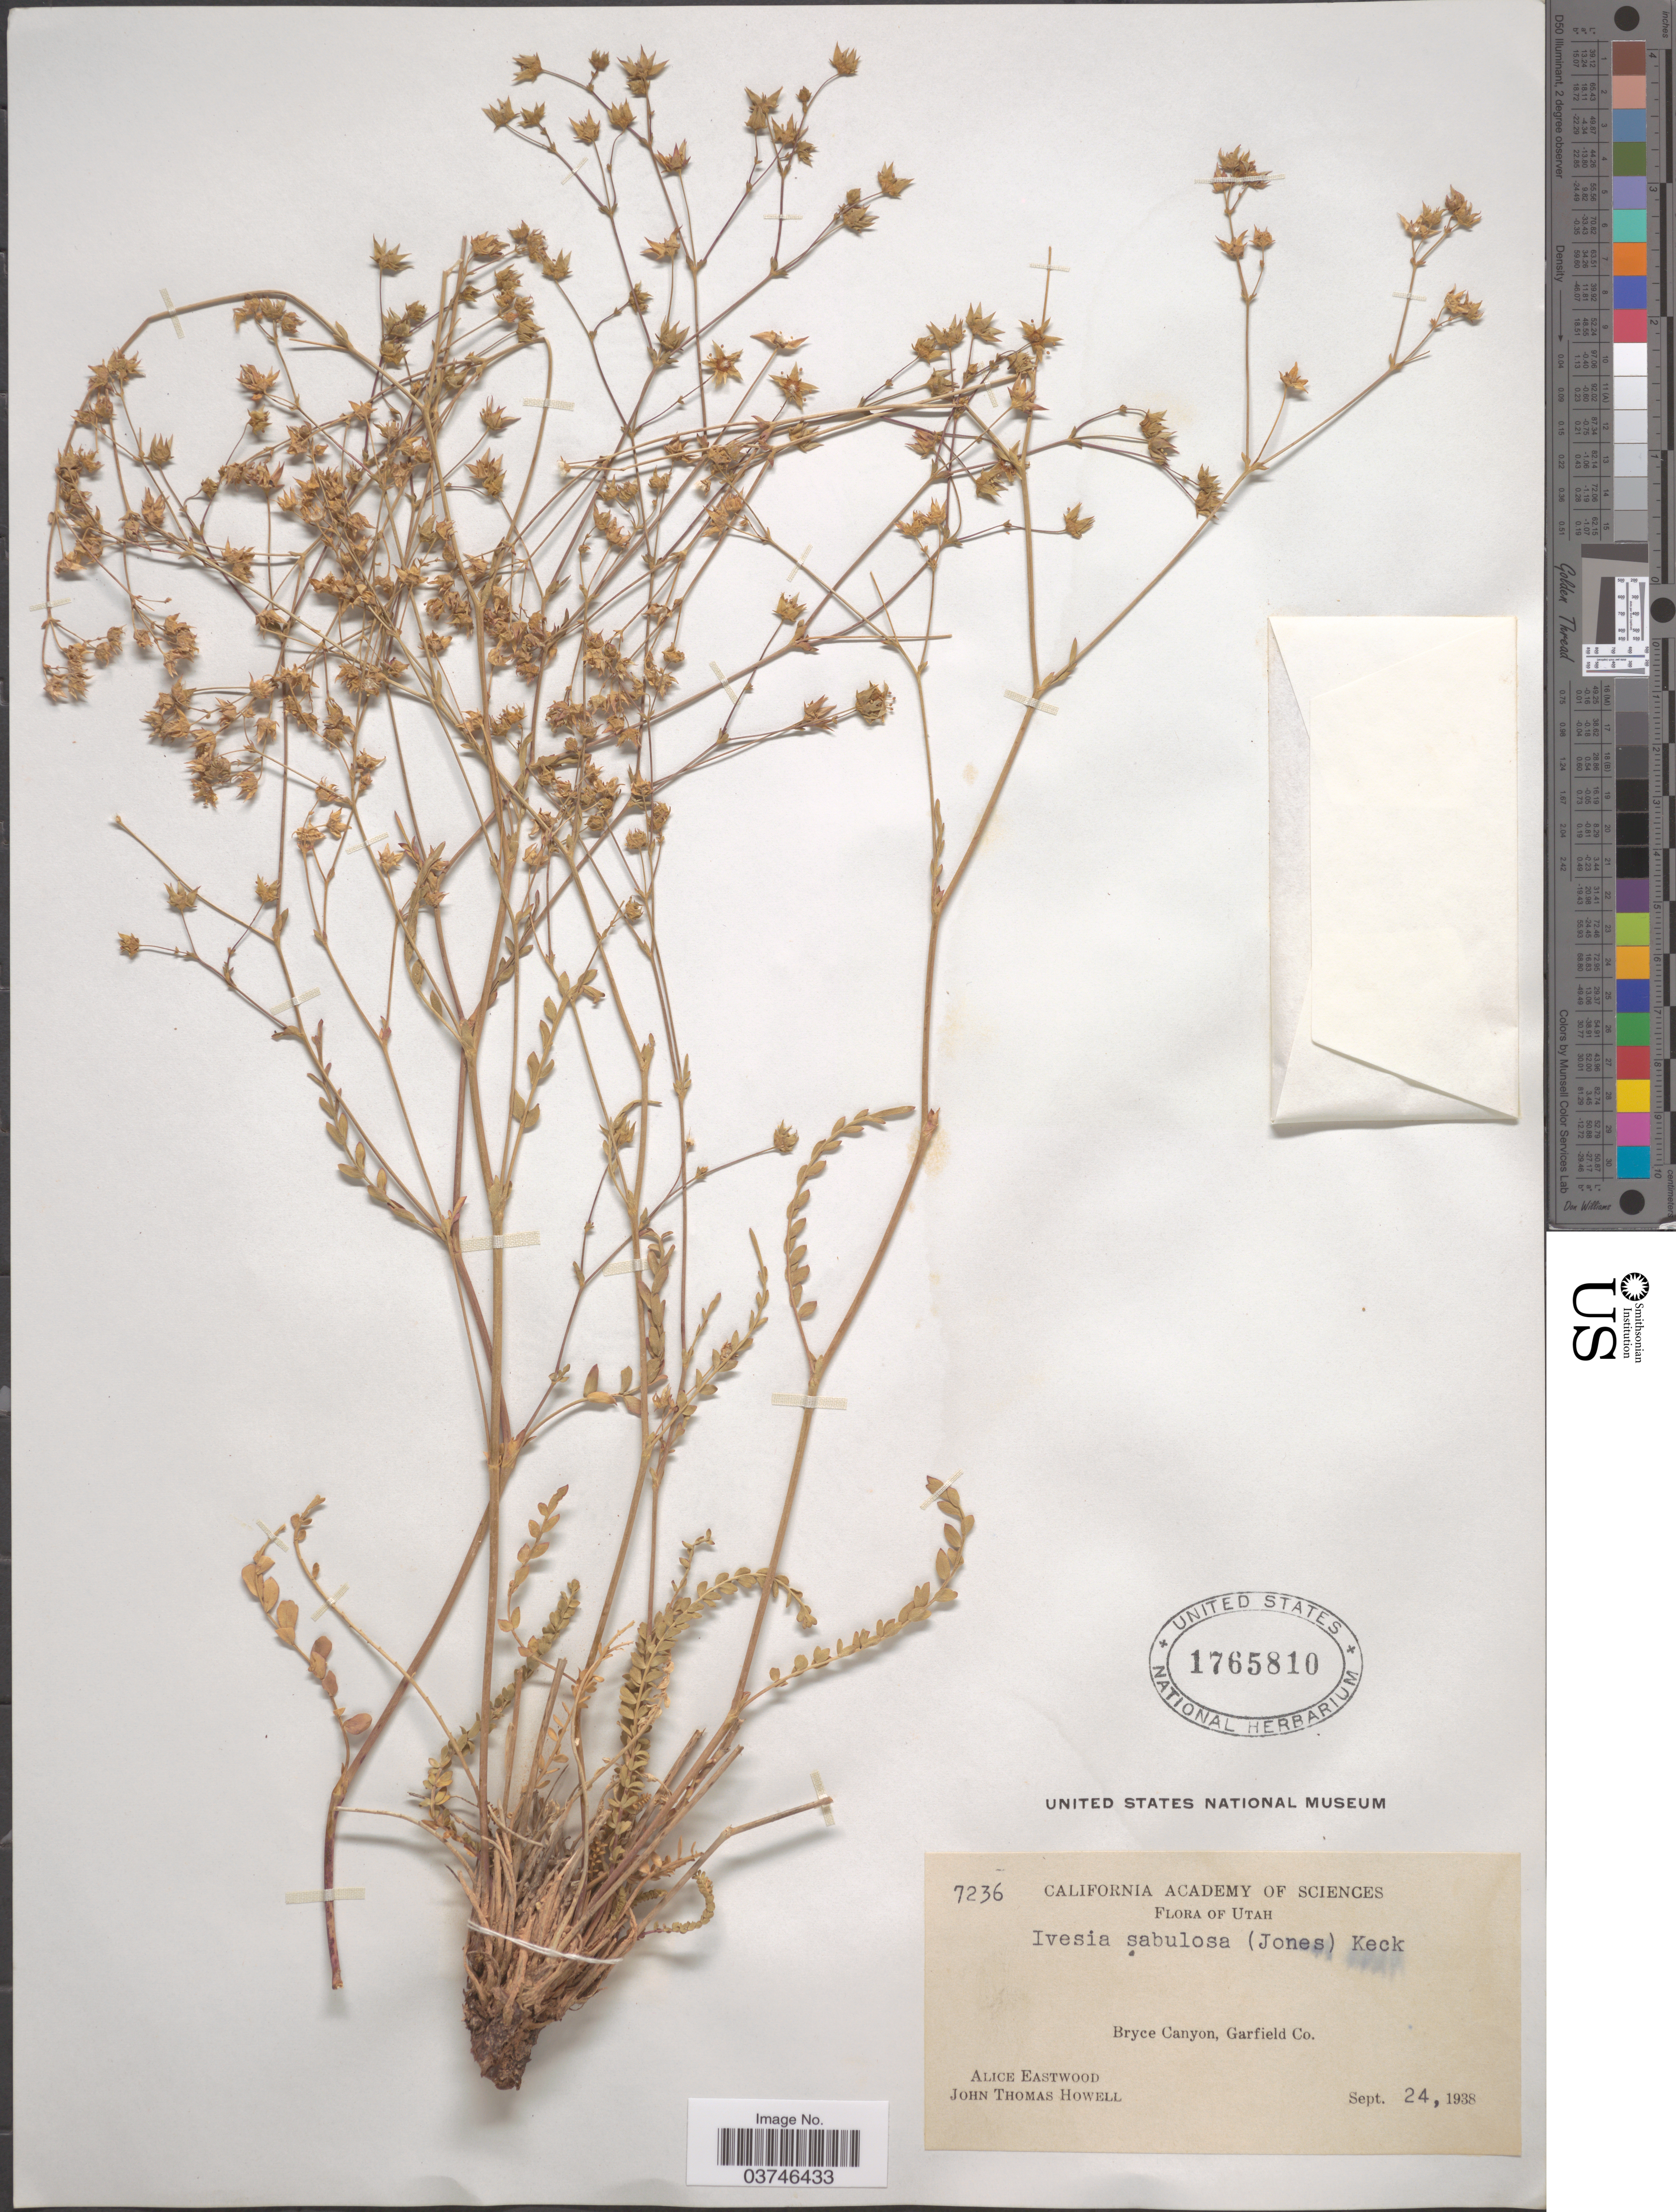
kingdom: Plantae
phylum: Tracheophyta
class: Magnoliopsida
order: Rosales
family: Rosaceae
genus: Potentilla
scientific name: Potentilla sabulosa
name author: M.E. Jones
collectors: A. Eastwood & J. T. Howell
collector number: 7236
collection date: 1938-09-24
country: United States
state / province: Utah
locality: Bryce Canyon, Garfield Co.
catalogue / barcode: US 1765810